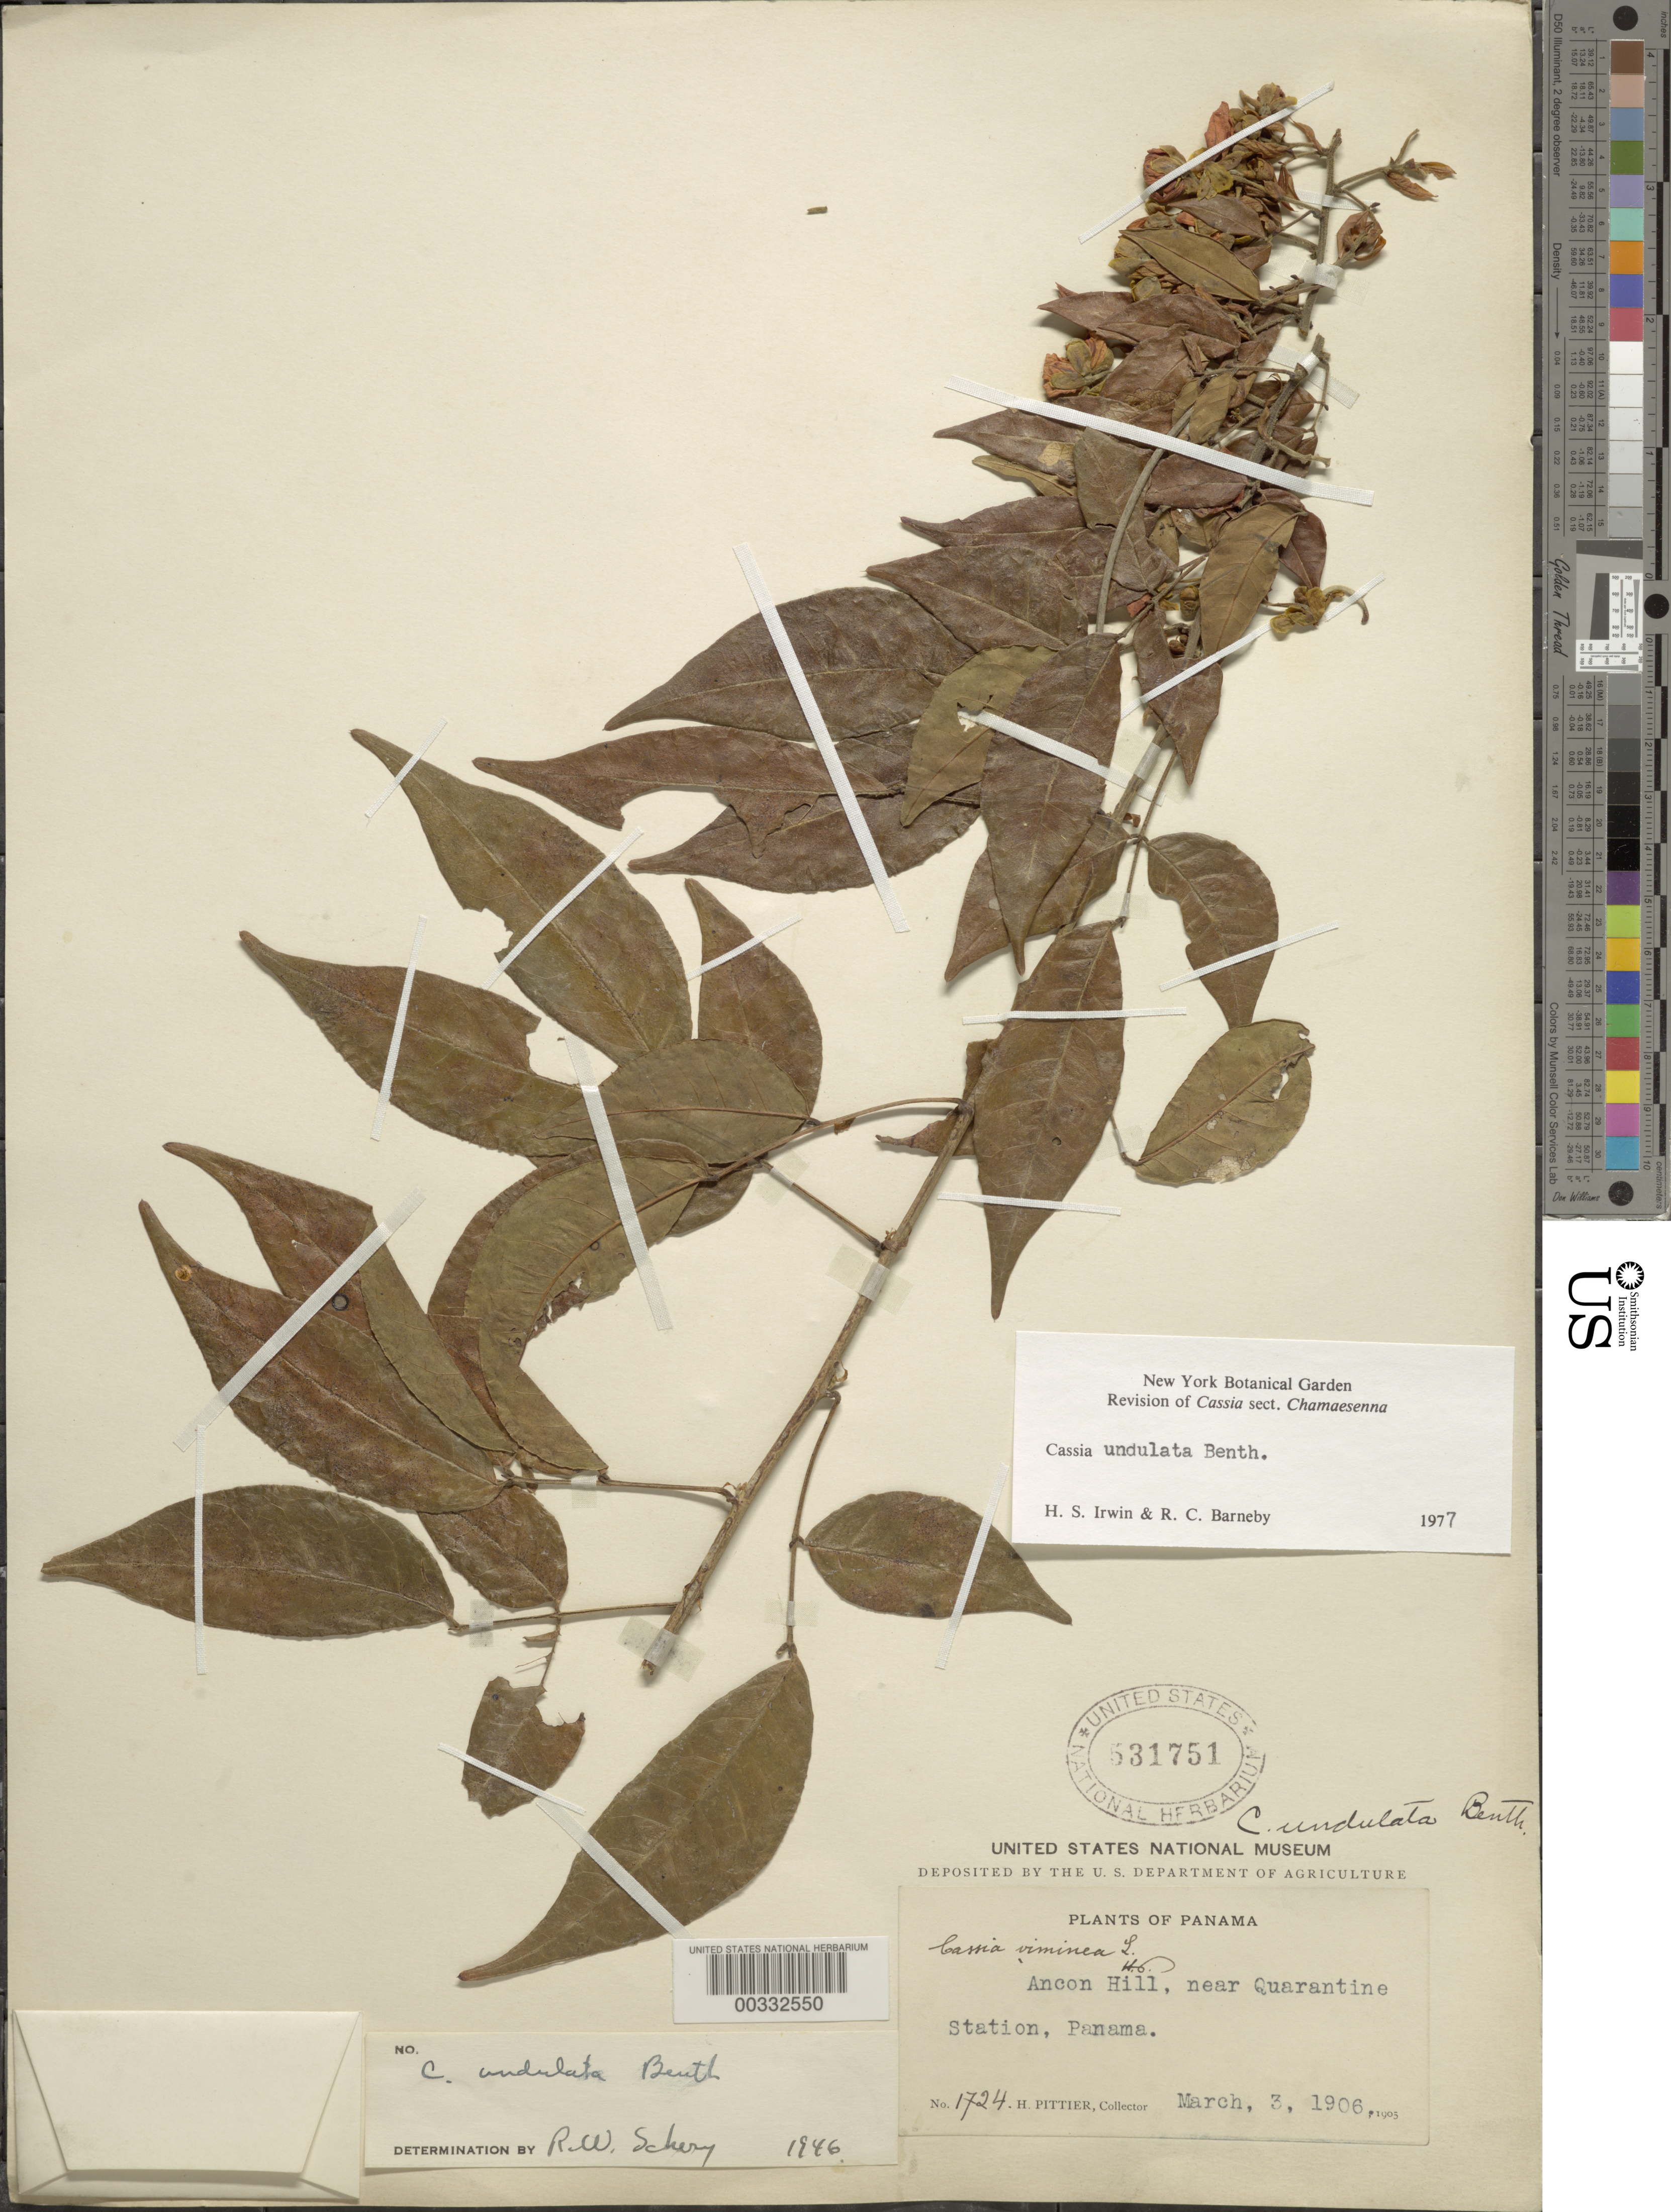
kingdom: Plantae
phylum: Tracheophyta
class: Magnoliopsida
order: Fabales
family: Fabaceae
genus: Senna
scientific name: Senna undulata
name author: (Benth.) H.S. Irwin & Barneby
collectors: H. F. Pittier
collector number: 1724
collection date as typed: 03 Mar 1906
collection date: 1906-03-03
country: Panama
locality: Ancon Hill, near Quarantine Station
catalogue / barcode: US 531751